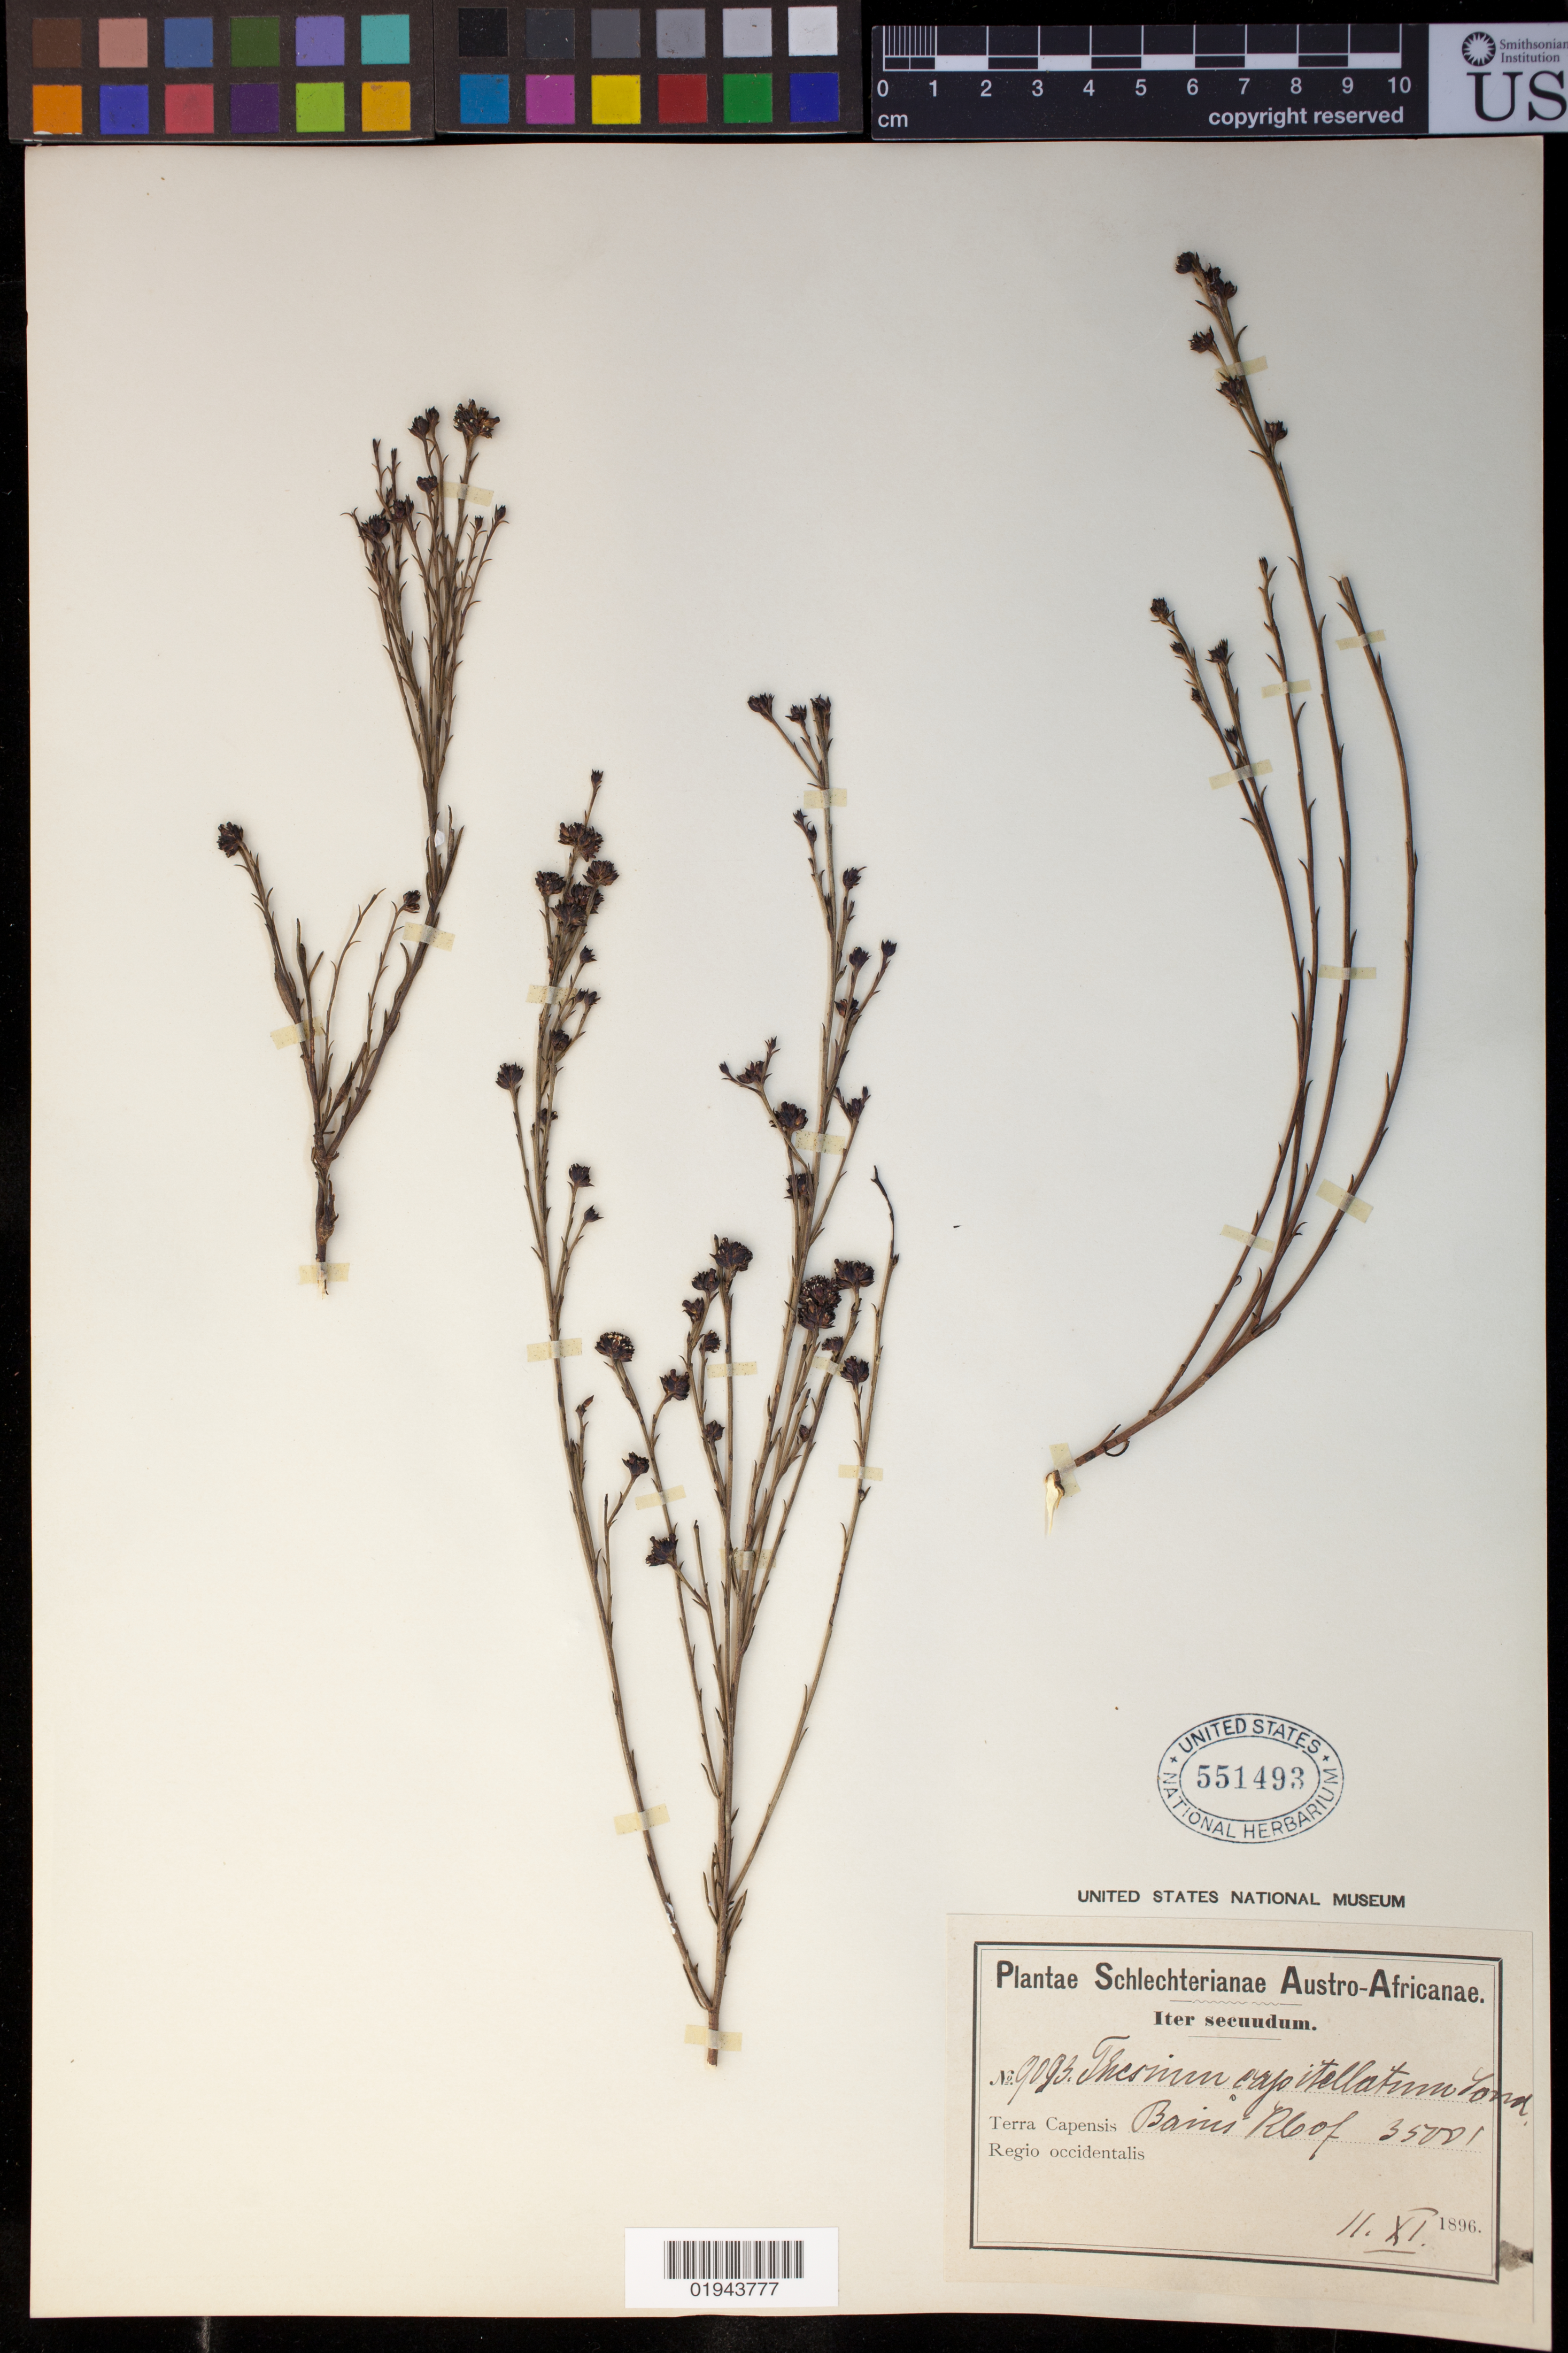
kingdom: Plantae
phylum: Tracheophyta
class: Magnoliopsida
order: Santalales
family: Thesiaceae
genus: Thesium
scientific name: Thesium capitellatum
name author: A. DC.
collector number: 9093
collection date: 1896-11-11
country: South Africa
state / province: Limpopo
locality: Bains Kloof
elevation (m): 1067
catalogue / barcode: US 551493